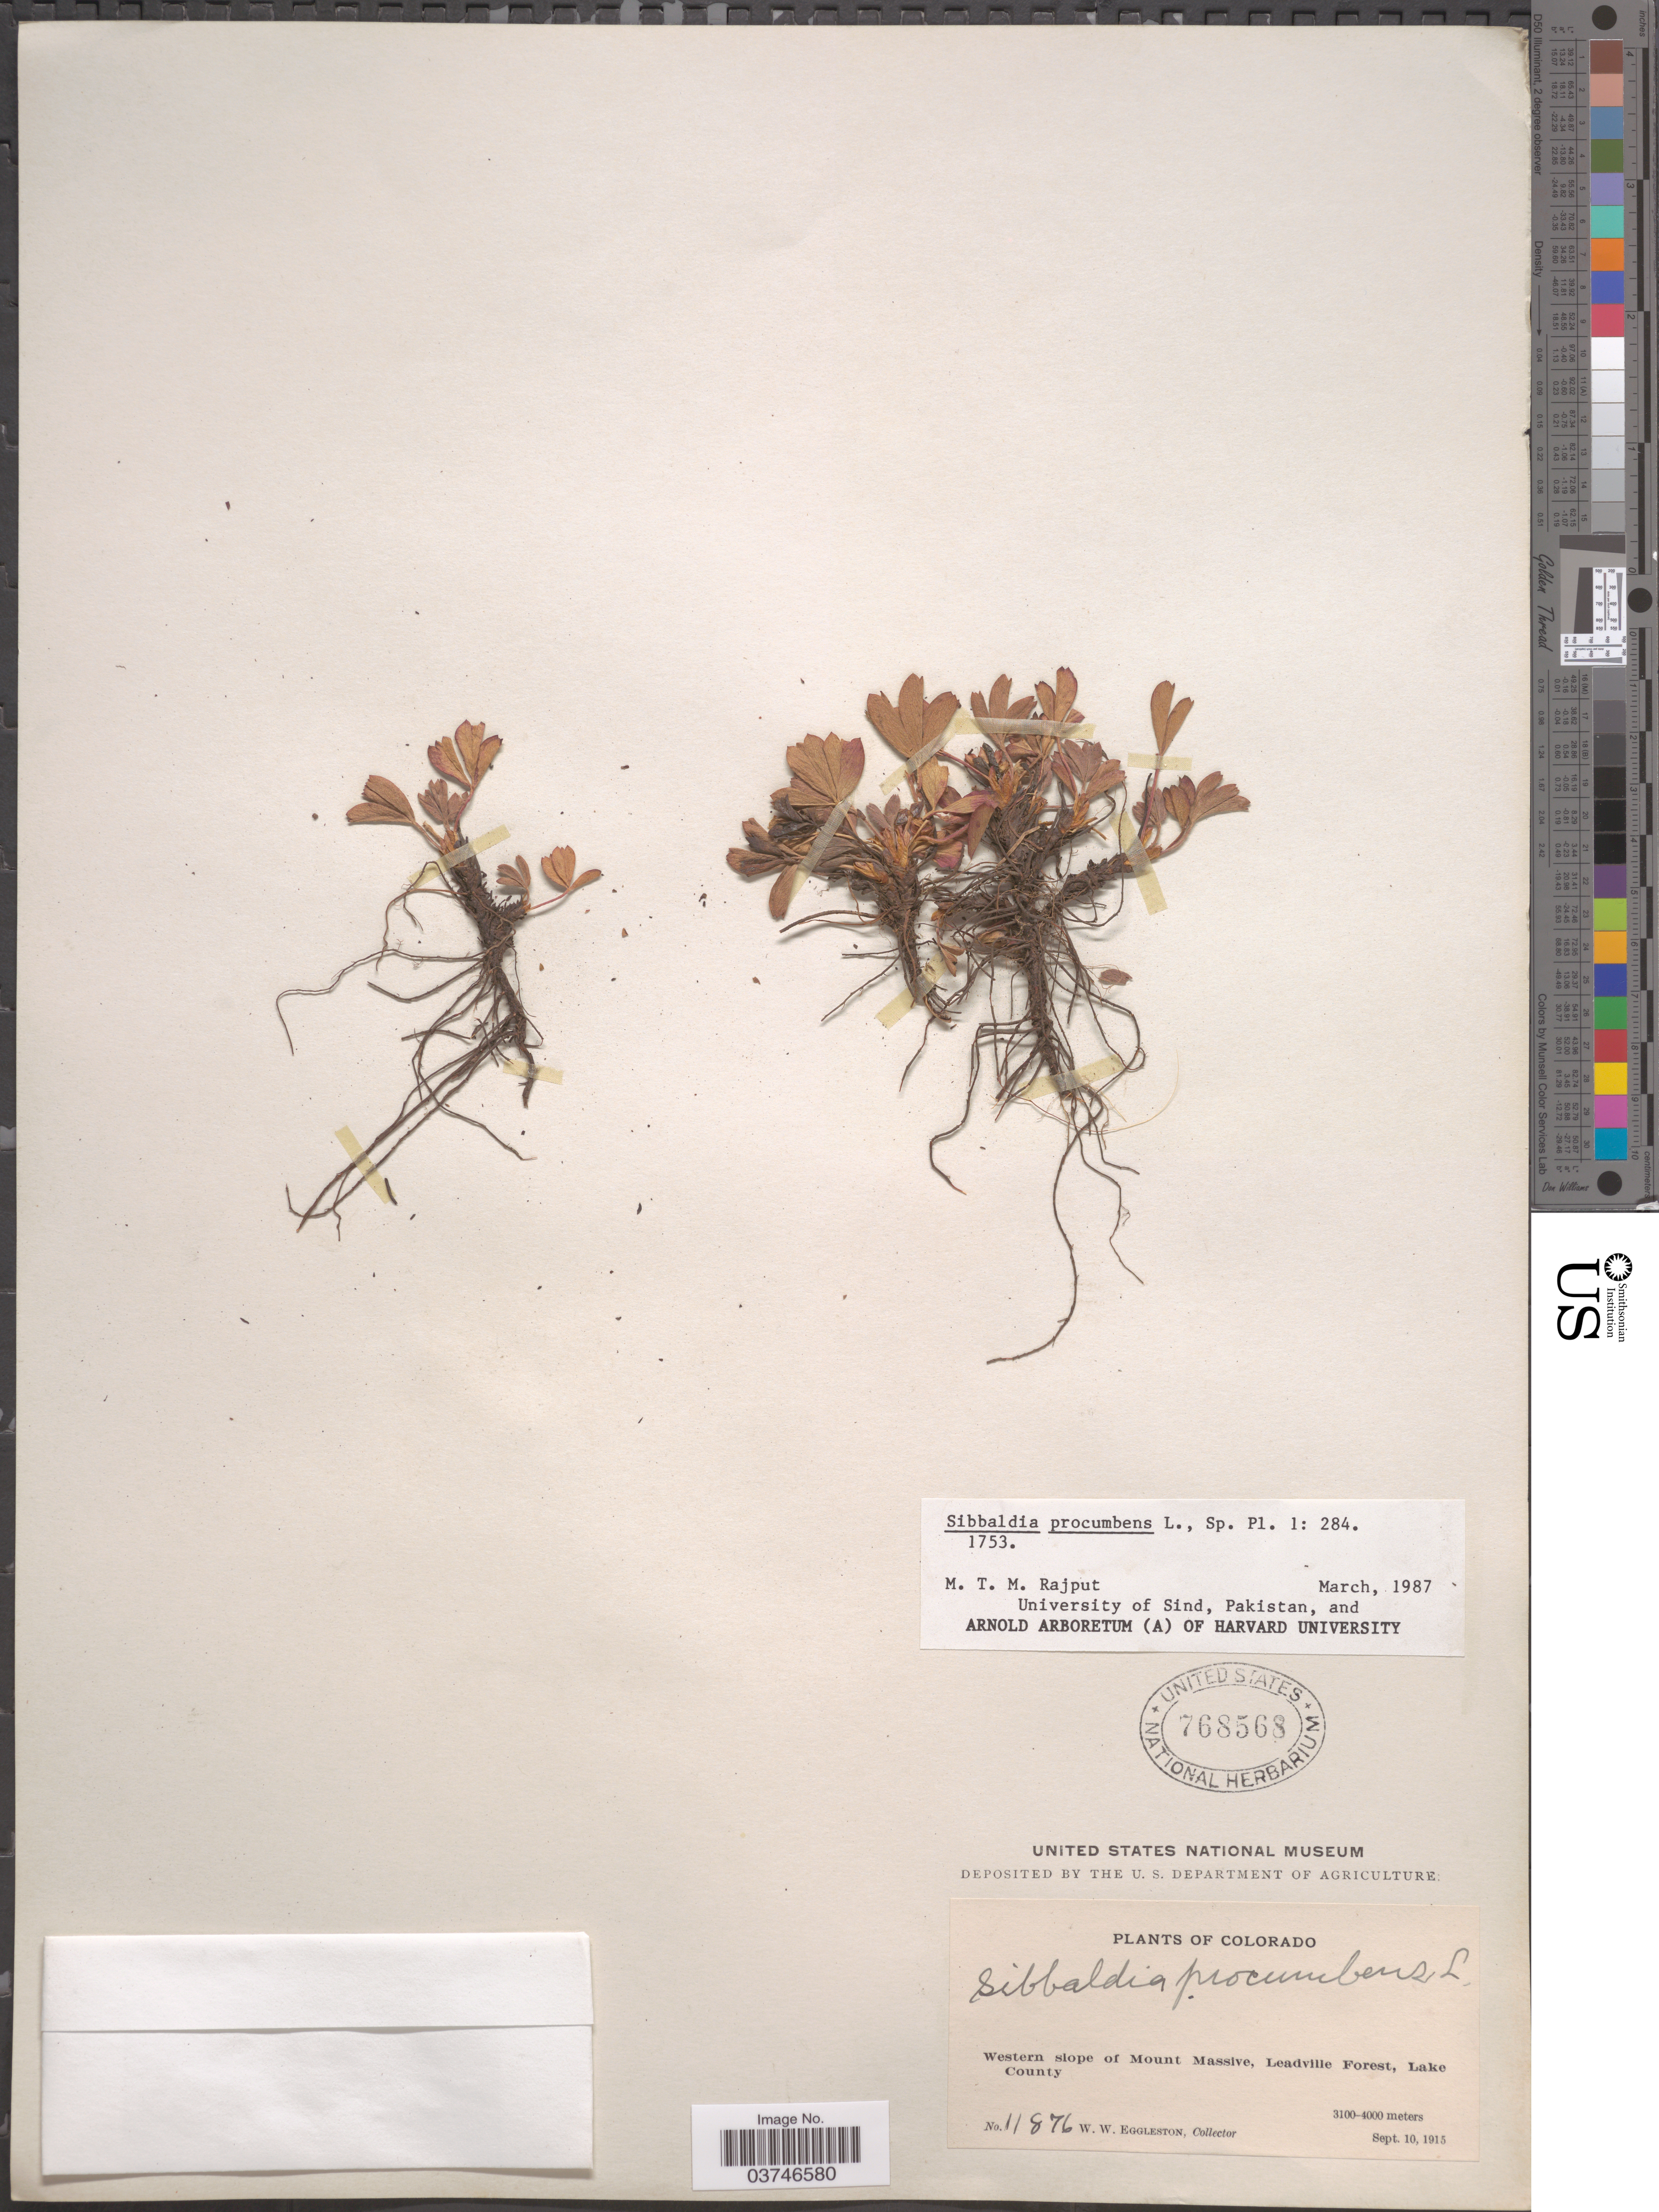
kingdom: Plantae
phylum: Tracheophyta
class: Magnoliopsida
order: Rosales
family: Rosaceae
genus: Sibbaldia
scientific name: Sibbaldia procumbens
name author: L.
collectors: W. W. Eggleston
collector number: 11876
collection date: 1915-09-10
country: United States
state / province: Colorado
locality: Western slope of Mount Massive, Leadville Forest, Lake County.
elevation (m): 3100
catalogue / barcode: US 768568